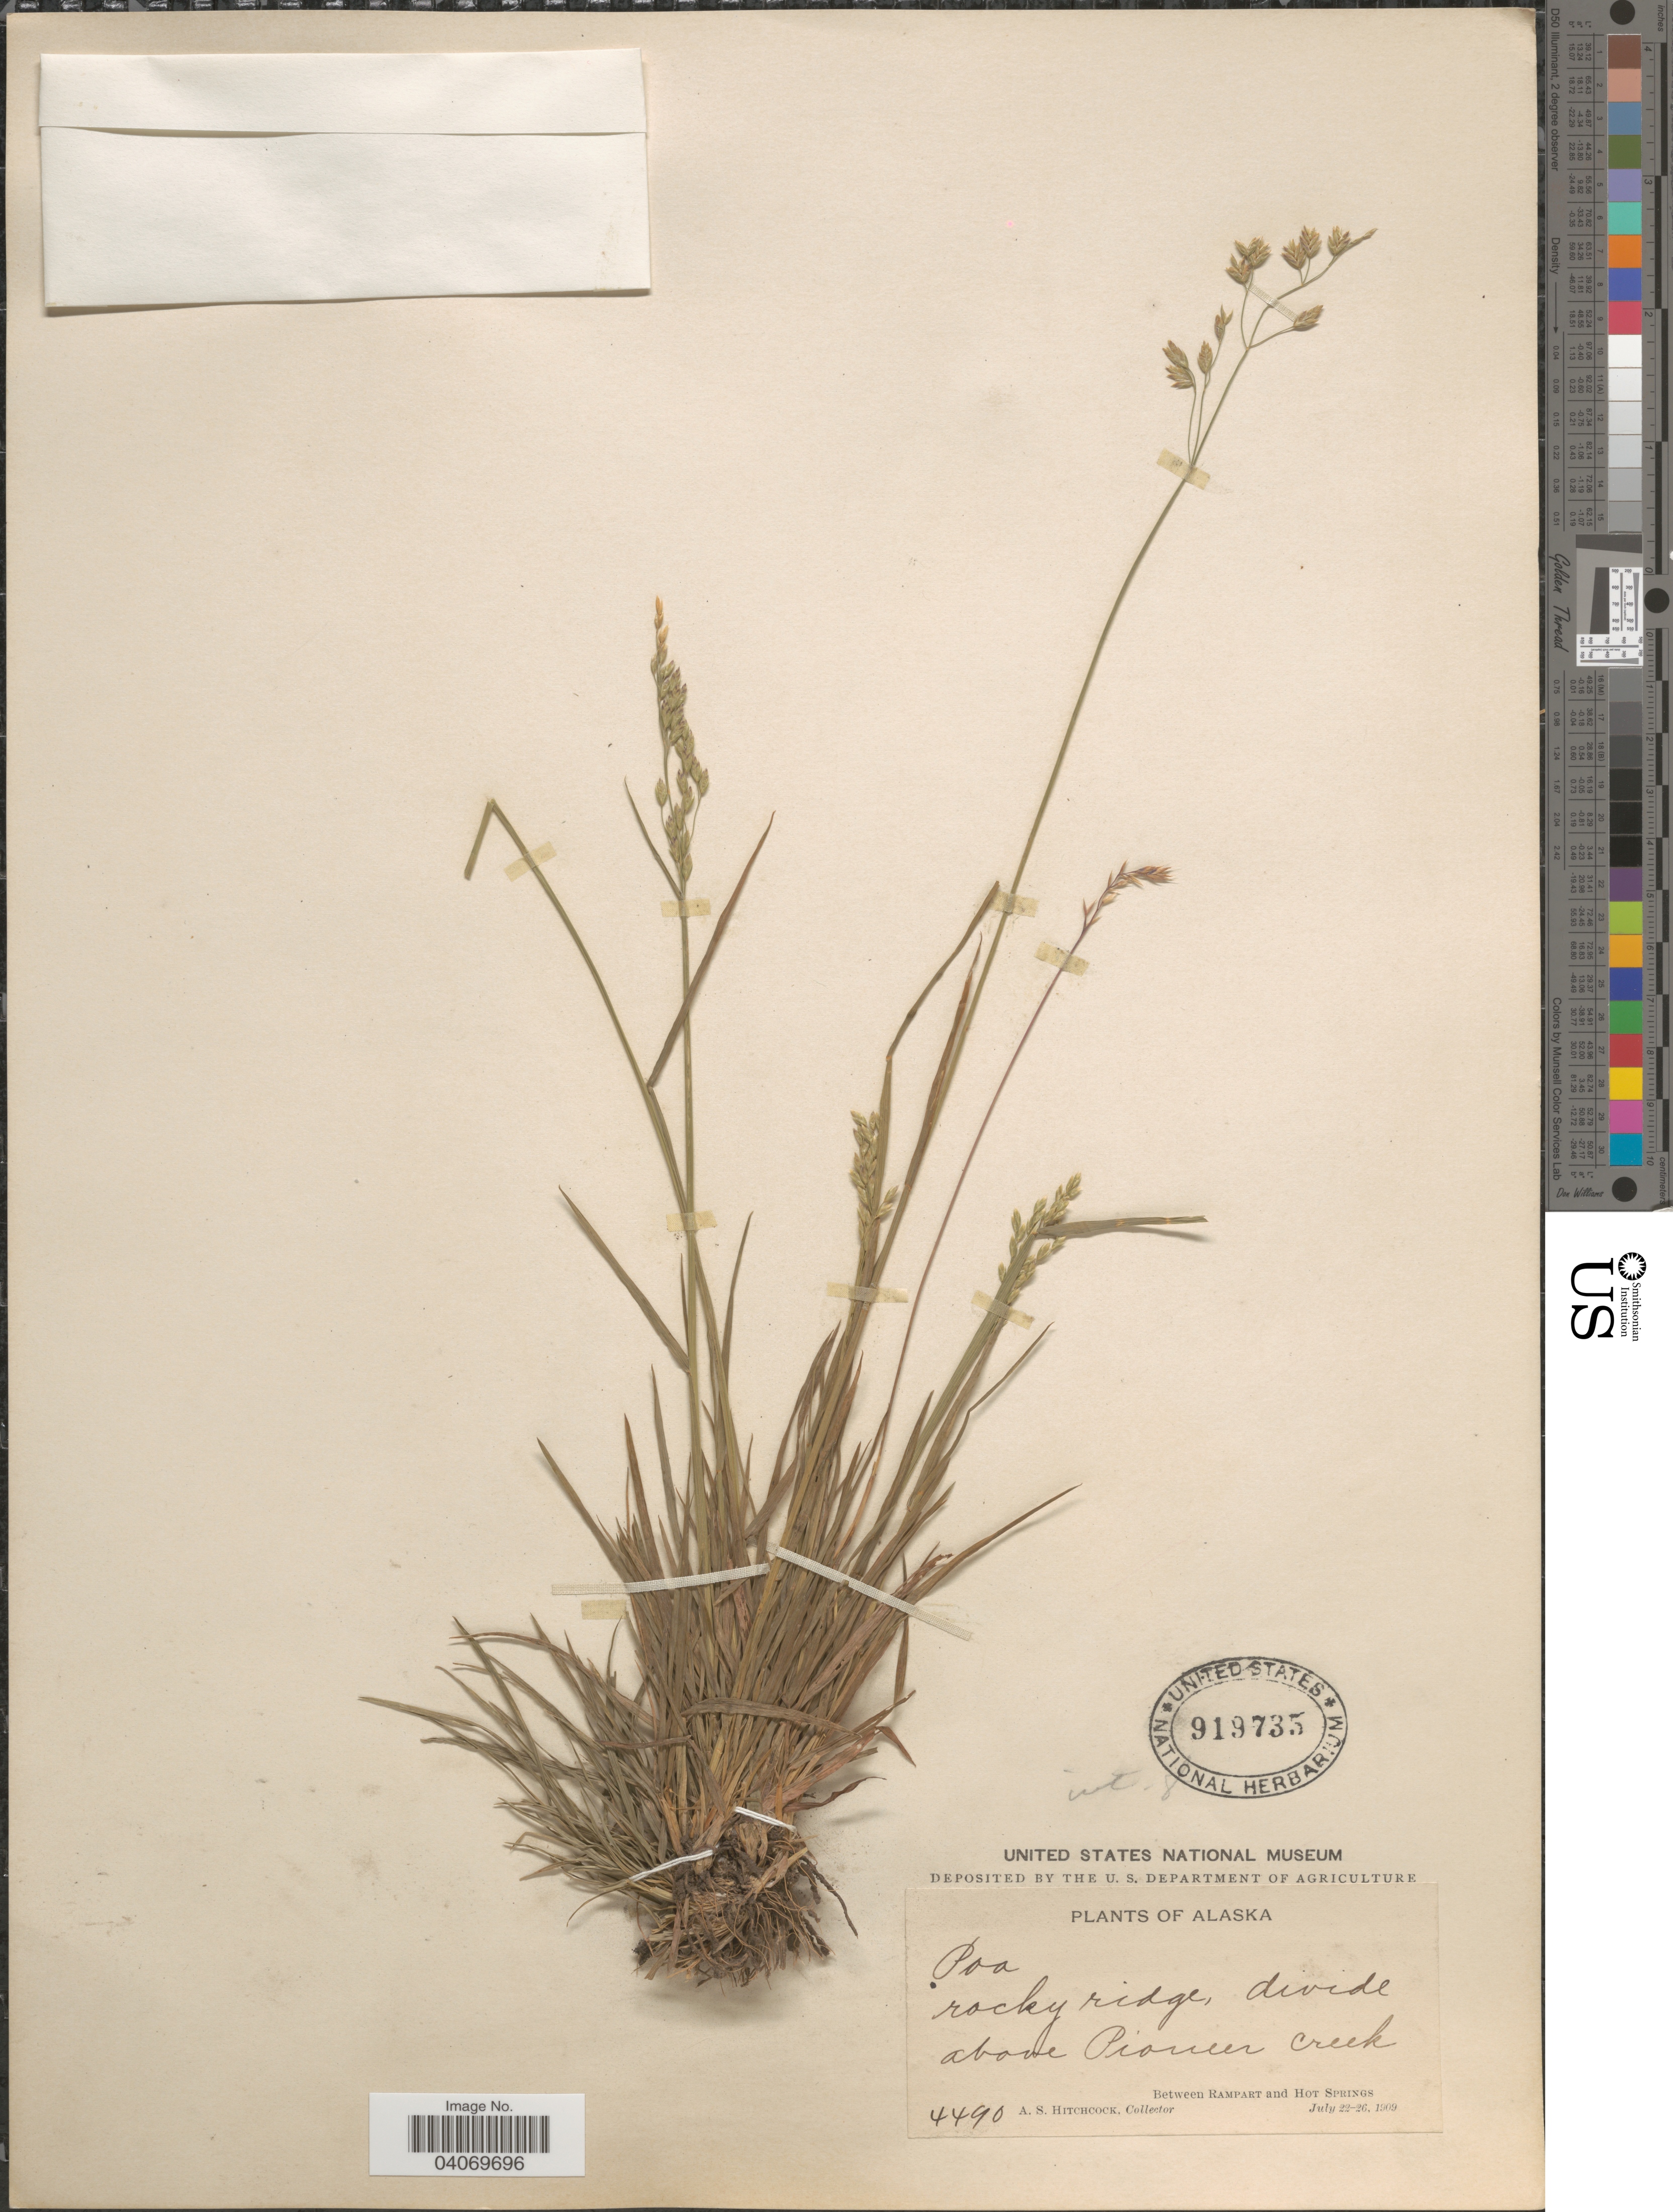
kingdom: Plantae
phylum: Tracheophyta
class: Liliopsida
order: Poales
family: Poaceae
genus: Poa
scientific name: Poa sp.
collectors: A. S. Hitchcock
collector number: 4490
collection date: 1909-07-22/1909-07-26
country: United States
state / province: Alaska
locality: Rocky ridge, divide above Pioneer creek. Between Rampart and Hot Springs.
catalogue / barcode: US 919735